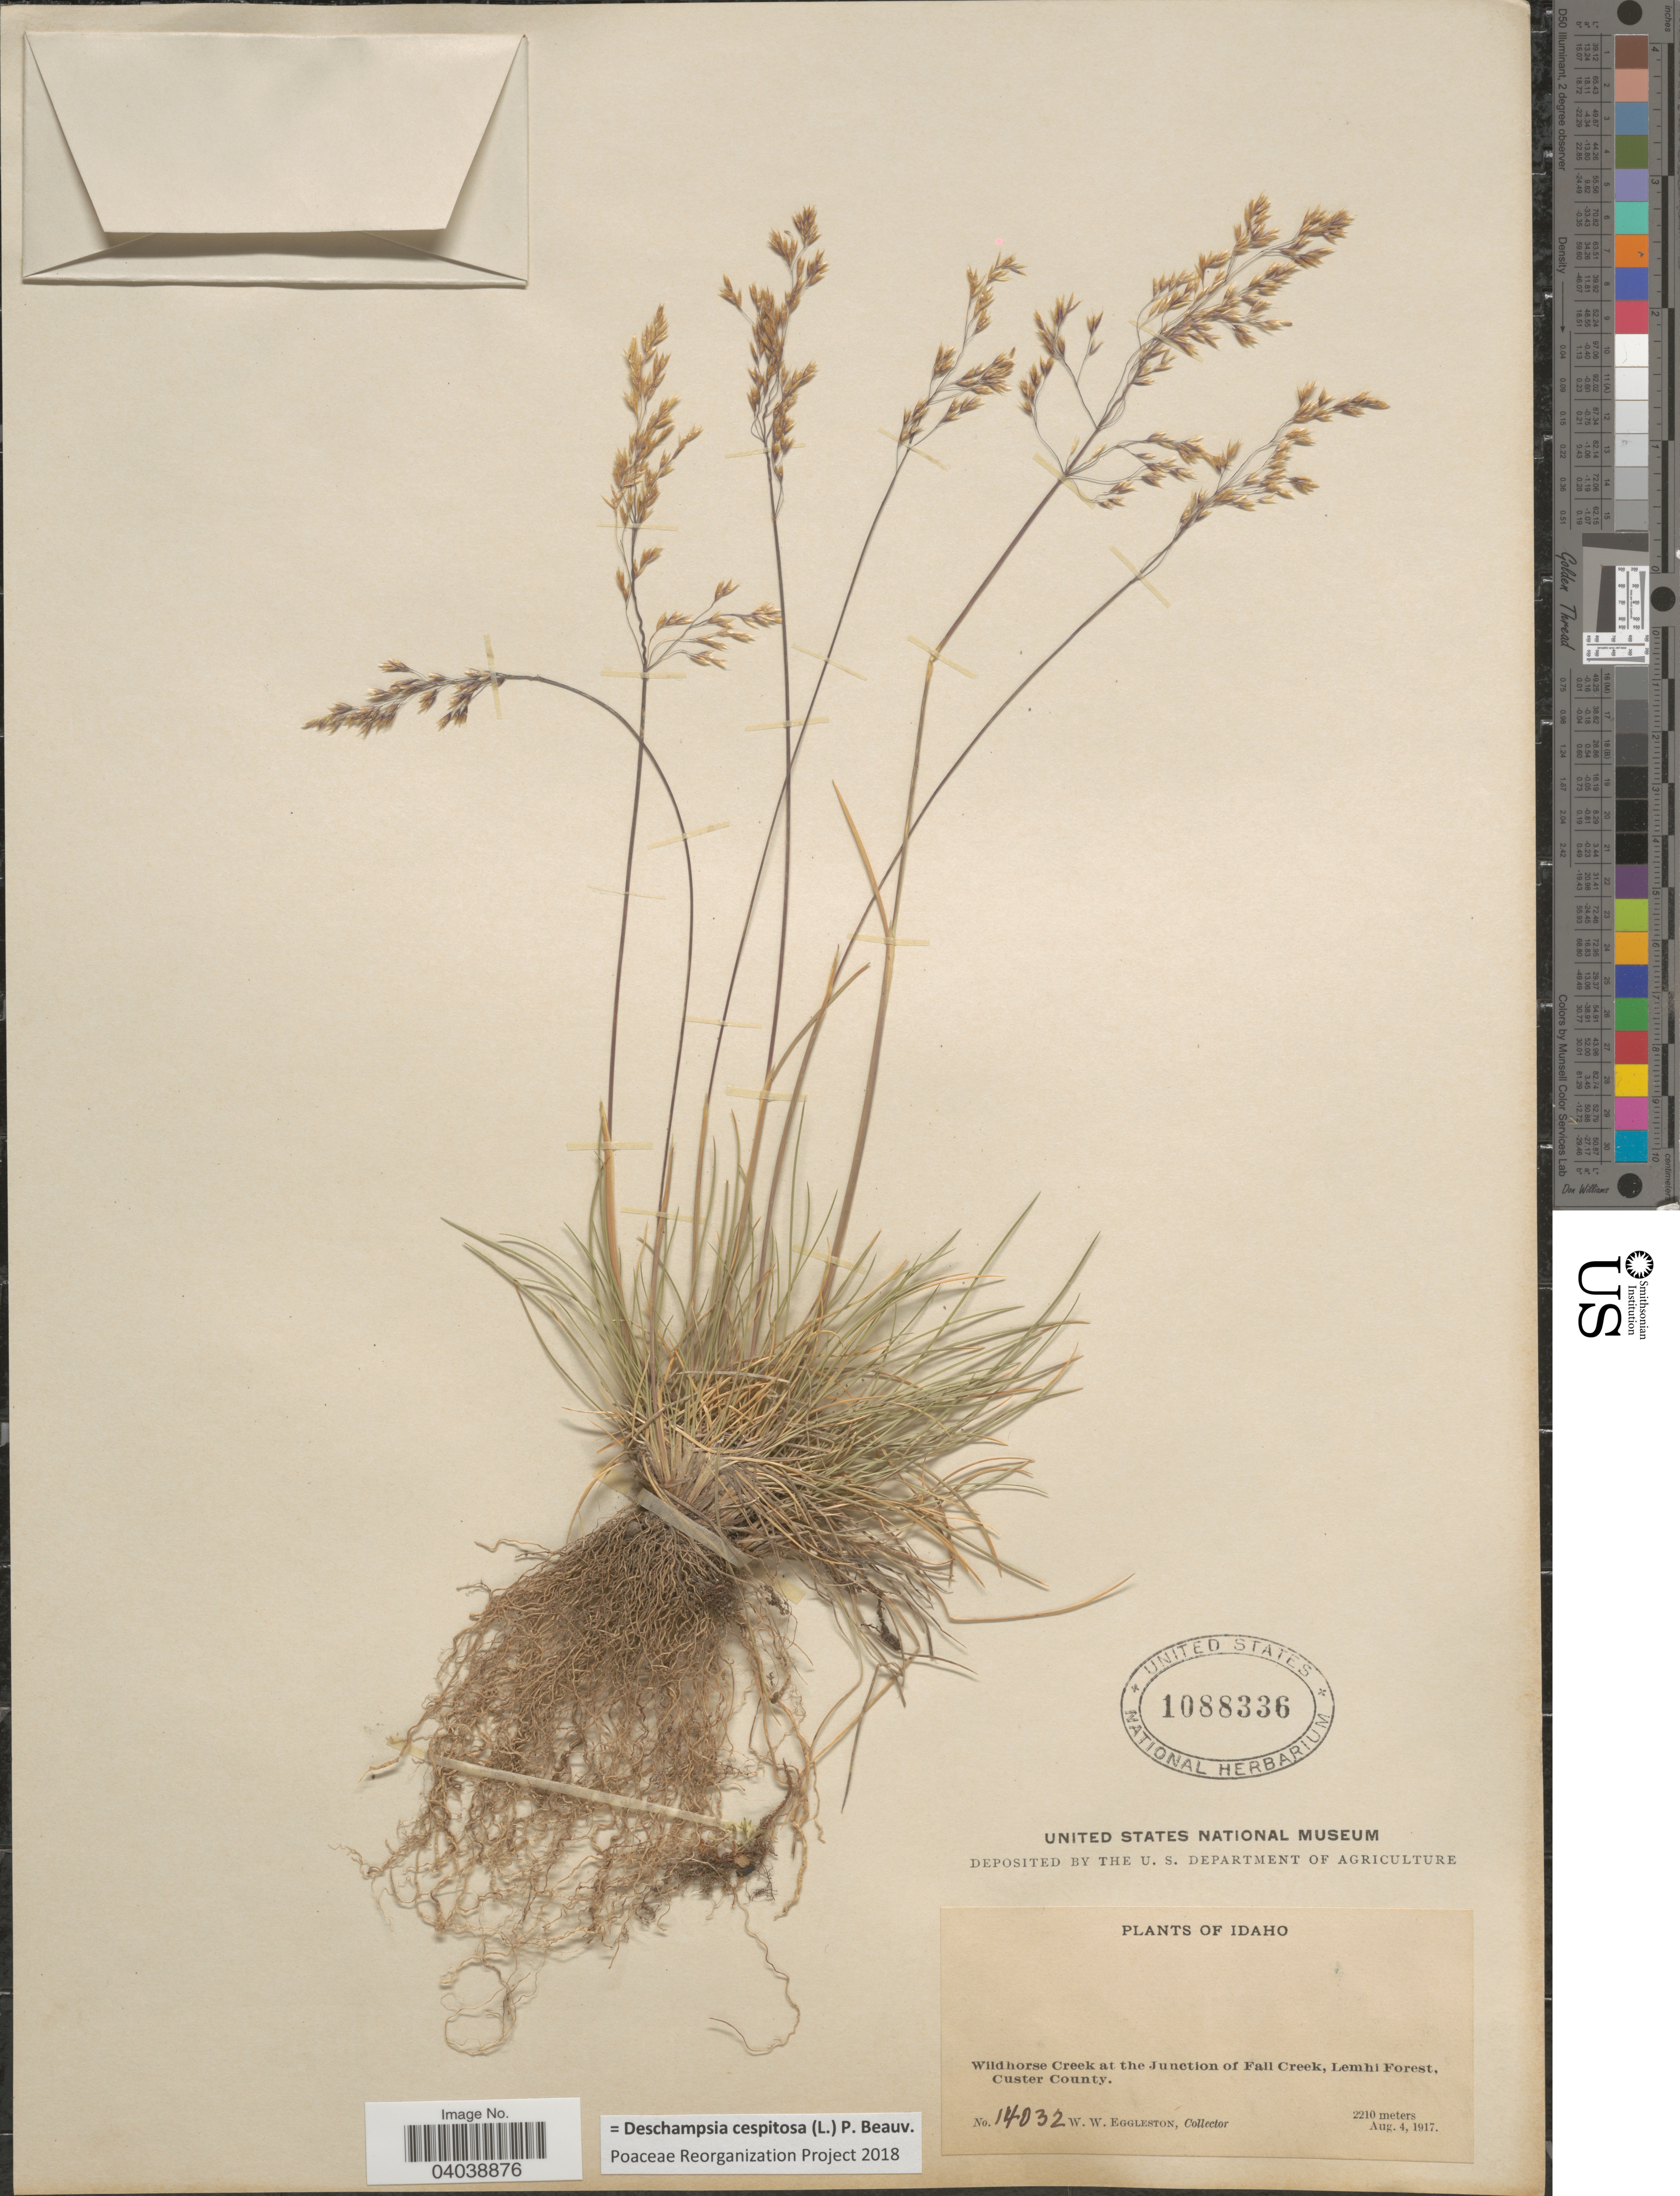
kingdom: Plantae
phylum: Tracheophyta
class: Liliopsida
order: Poales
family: Poaceae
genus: Deschampsia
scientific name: Deschampsia cespitosa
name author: (L.) P. Beauv.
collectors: W. W. Eggleston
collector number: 14032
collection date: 1917-08-04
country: United States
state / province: Idaho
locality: Wildhorse Creek at the Junction of Fall Creek, Lemhi Forest, Custer County.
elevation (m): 2210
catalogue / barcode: US 1088336